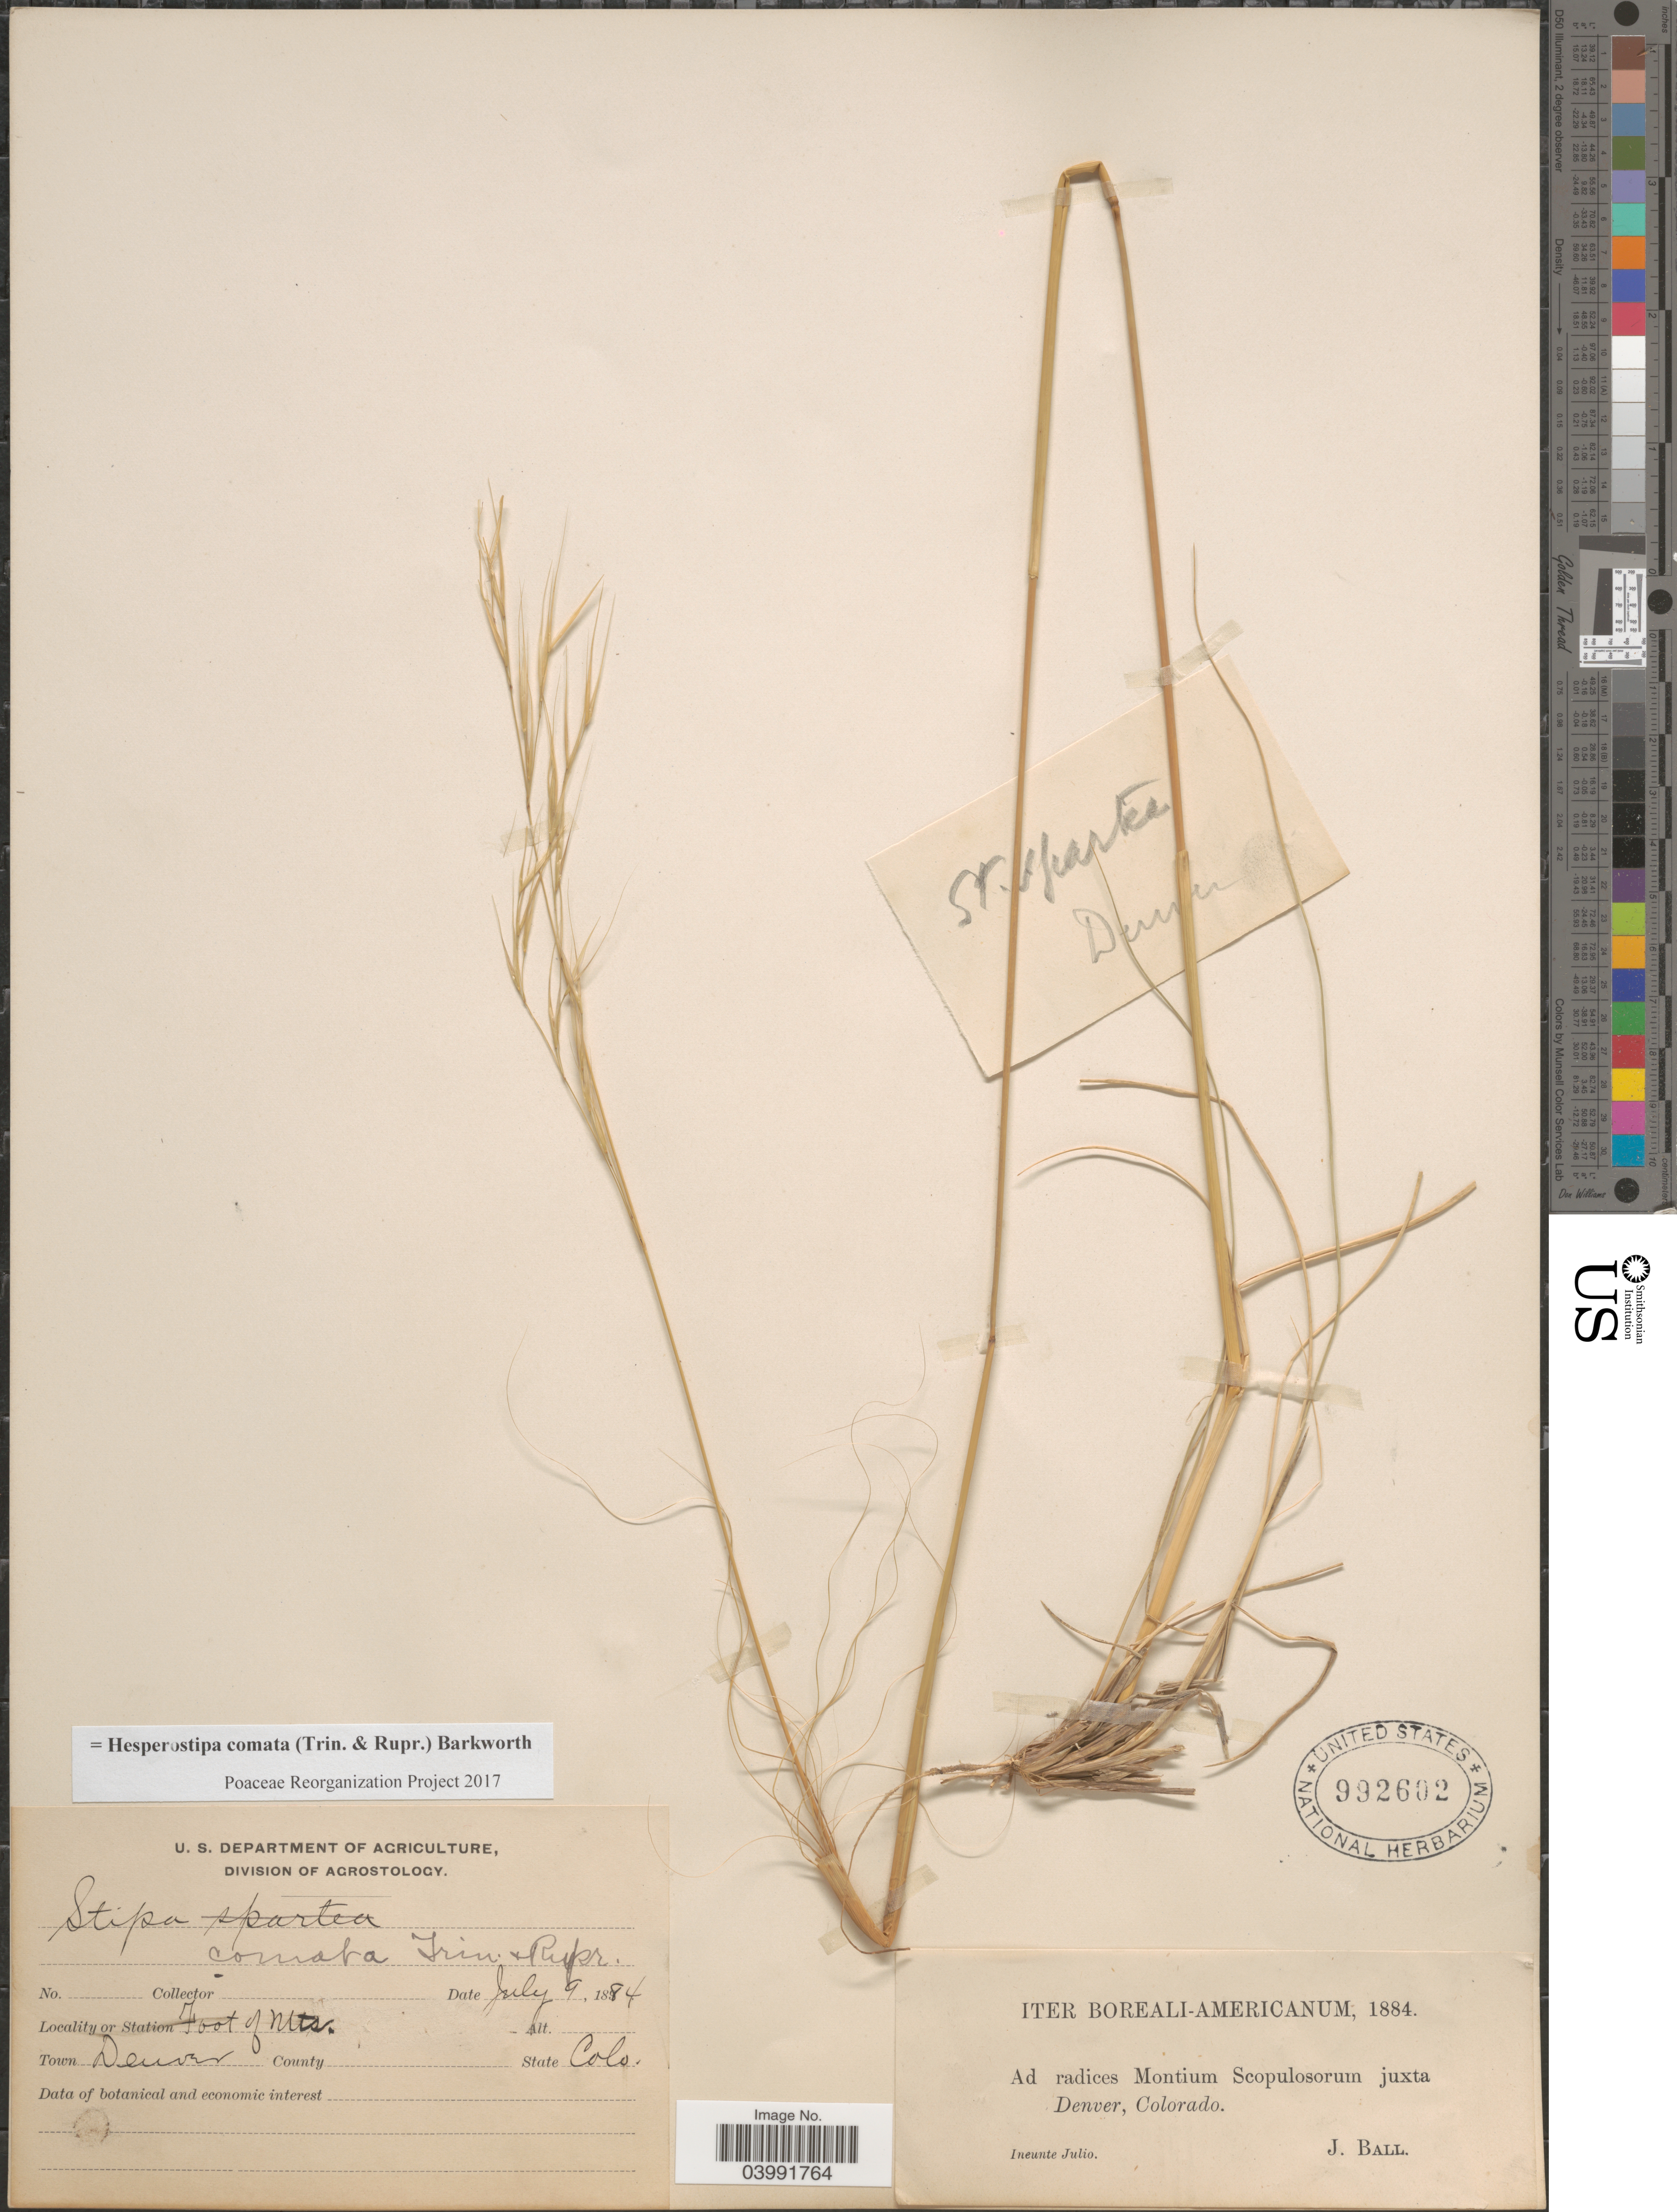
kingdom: Plantae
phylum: Tracheophyta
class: Liliopsida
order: Poales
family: Poaceae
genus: Hesperostipa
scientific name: Hesperostipa comata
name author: (Trin. & Rupr.) Barkworth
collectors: J. Ball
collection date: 1884-07-09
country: United States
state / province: Colorado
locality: Station Foot of Mts. Town Denver. Ad radices Montium Scopulosorum juxta Denver.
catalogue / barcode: US 992602